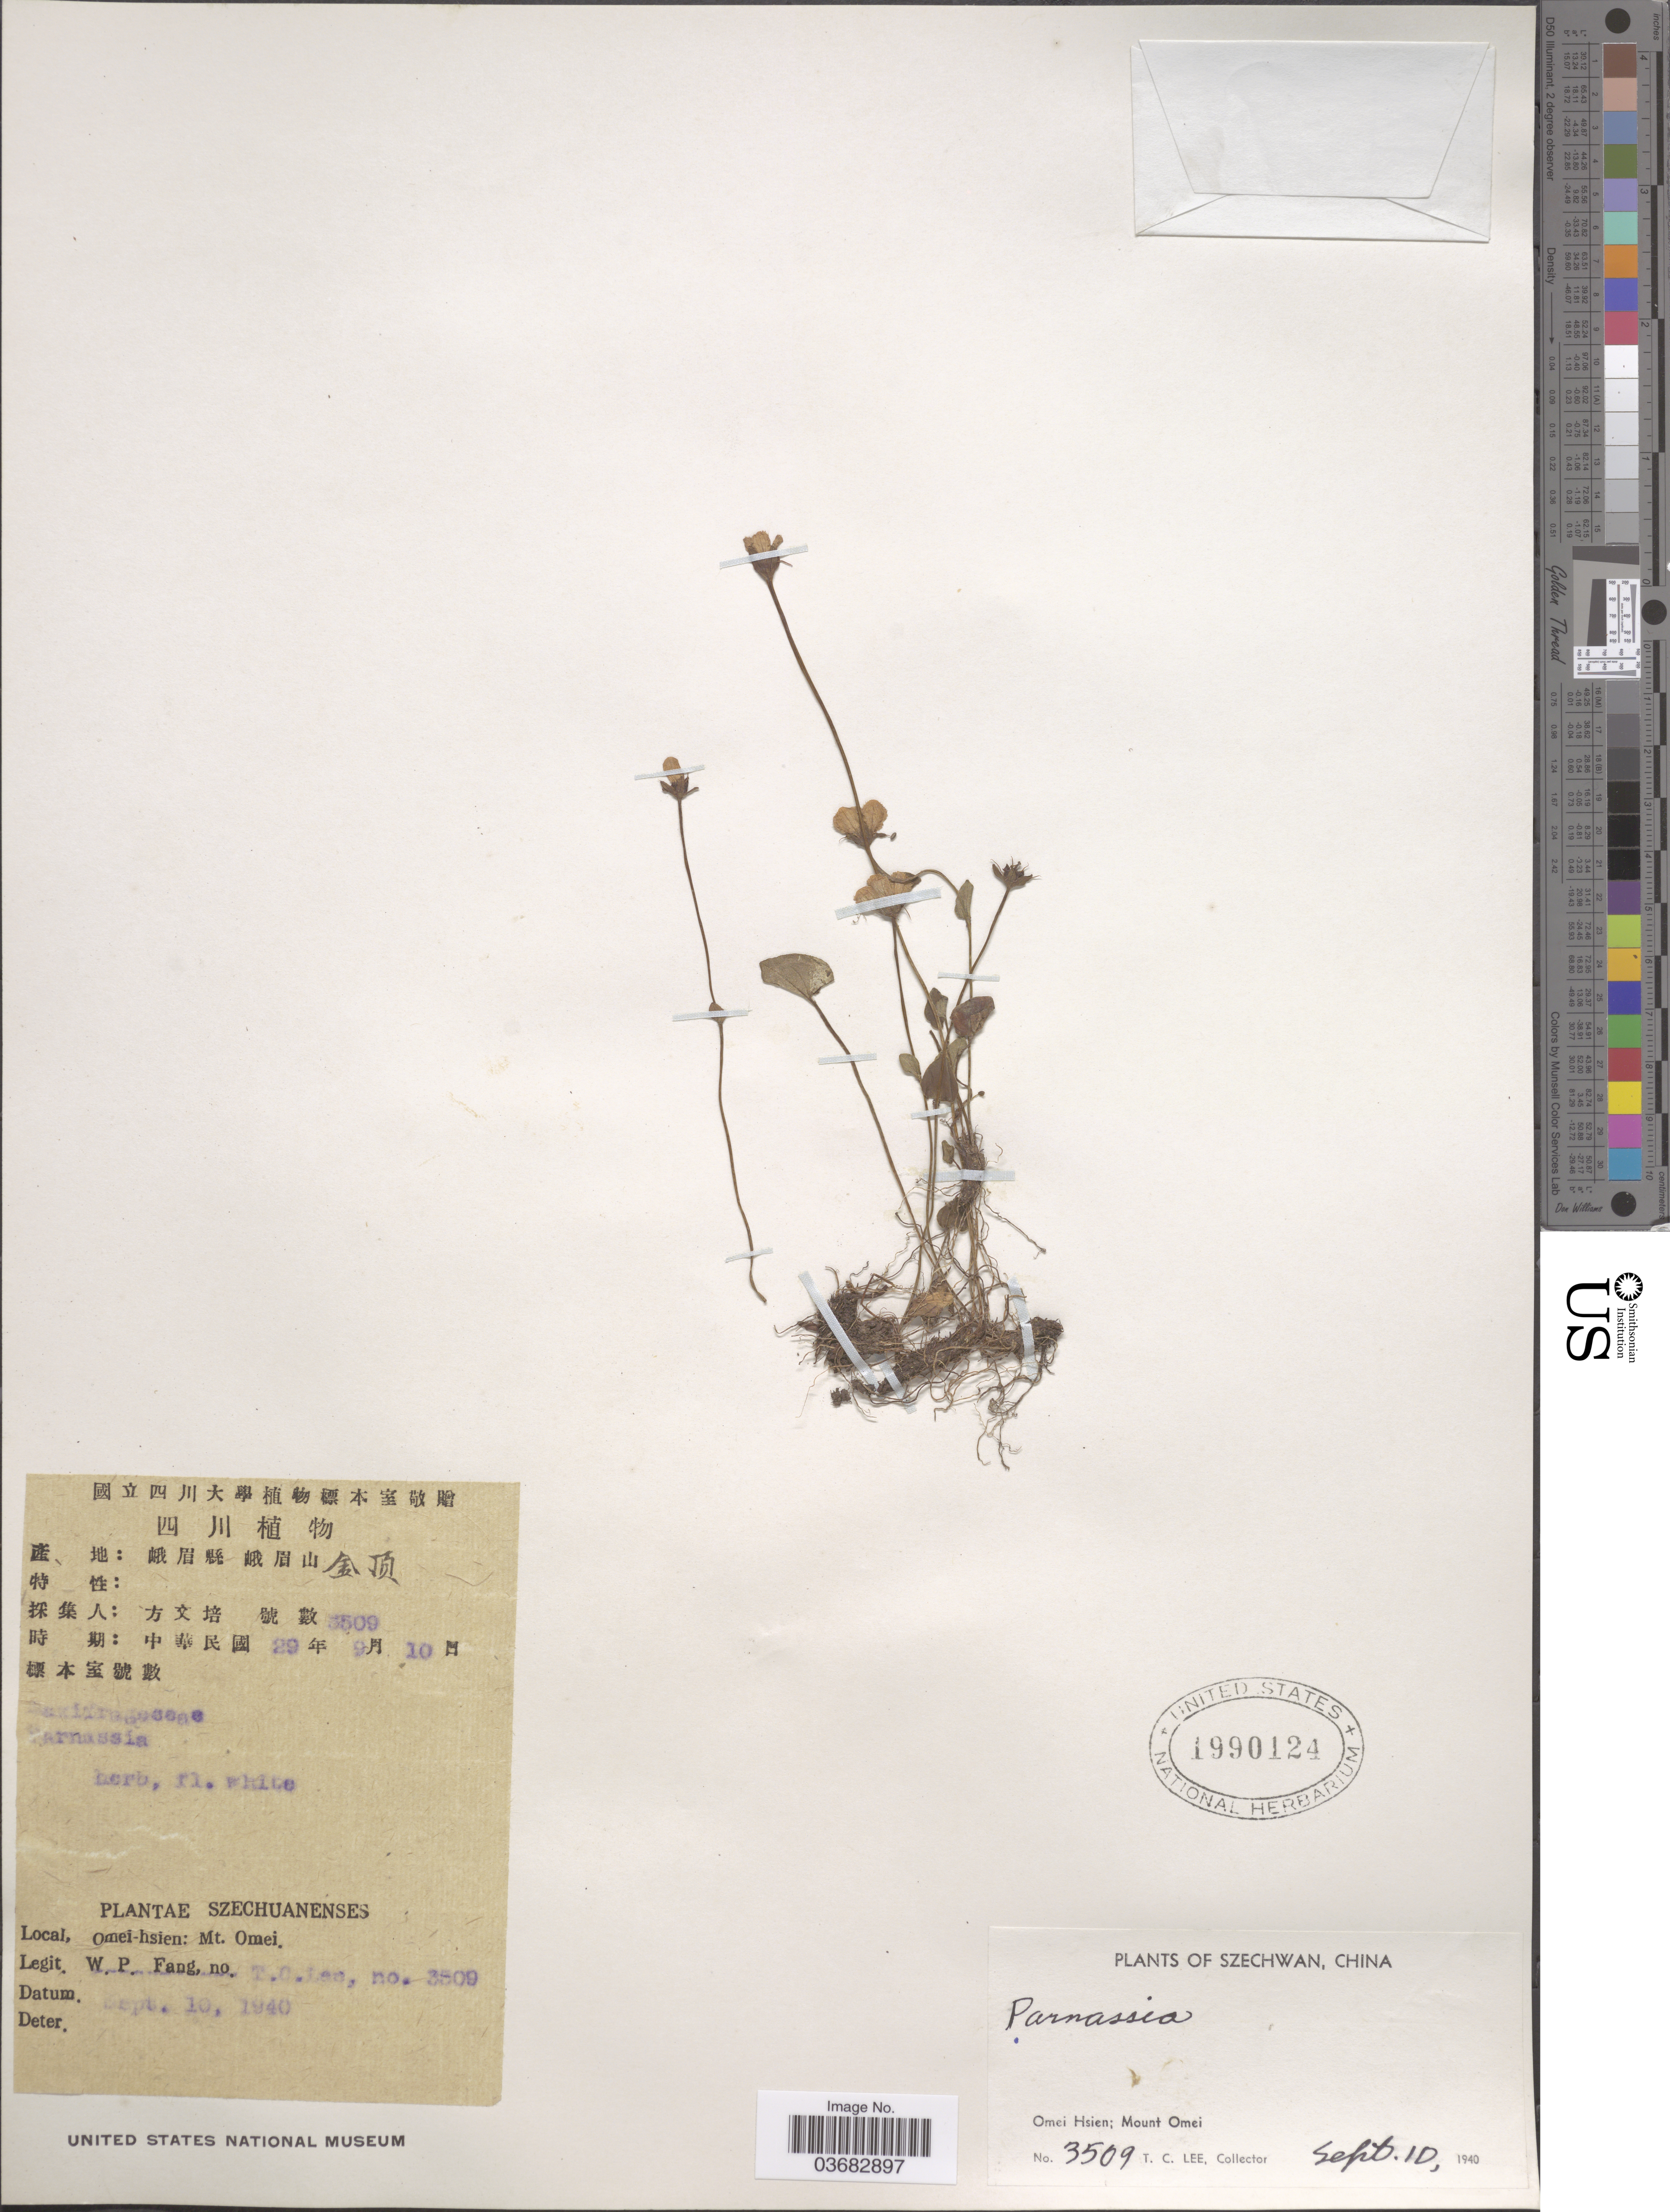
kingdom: Plantae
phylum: Tracheophyta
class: Magnoliopsida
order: Celastrales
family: Parnassiaceae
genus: Parnassia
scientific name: Parnassia sp.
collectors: T. Lee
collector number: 3509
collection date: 1940-09-10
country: China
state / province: Sichuan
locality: Szechwan. Omei Hsien; Mount Omei.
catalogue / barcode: US 1990124